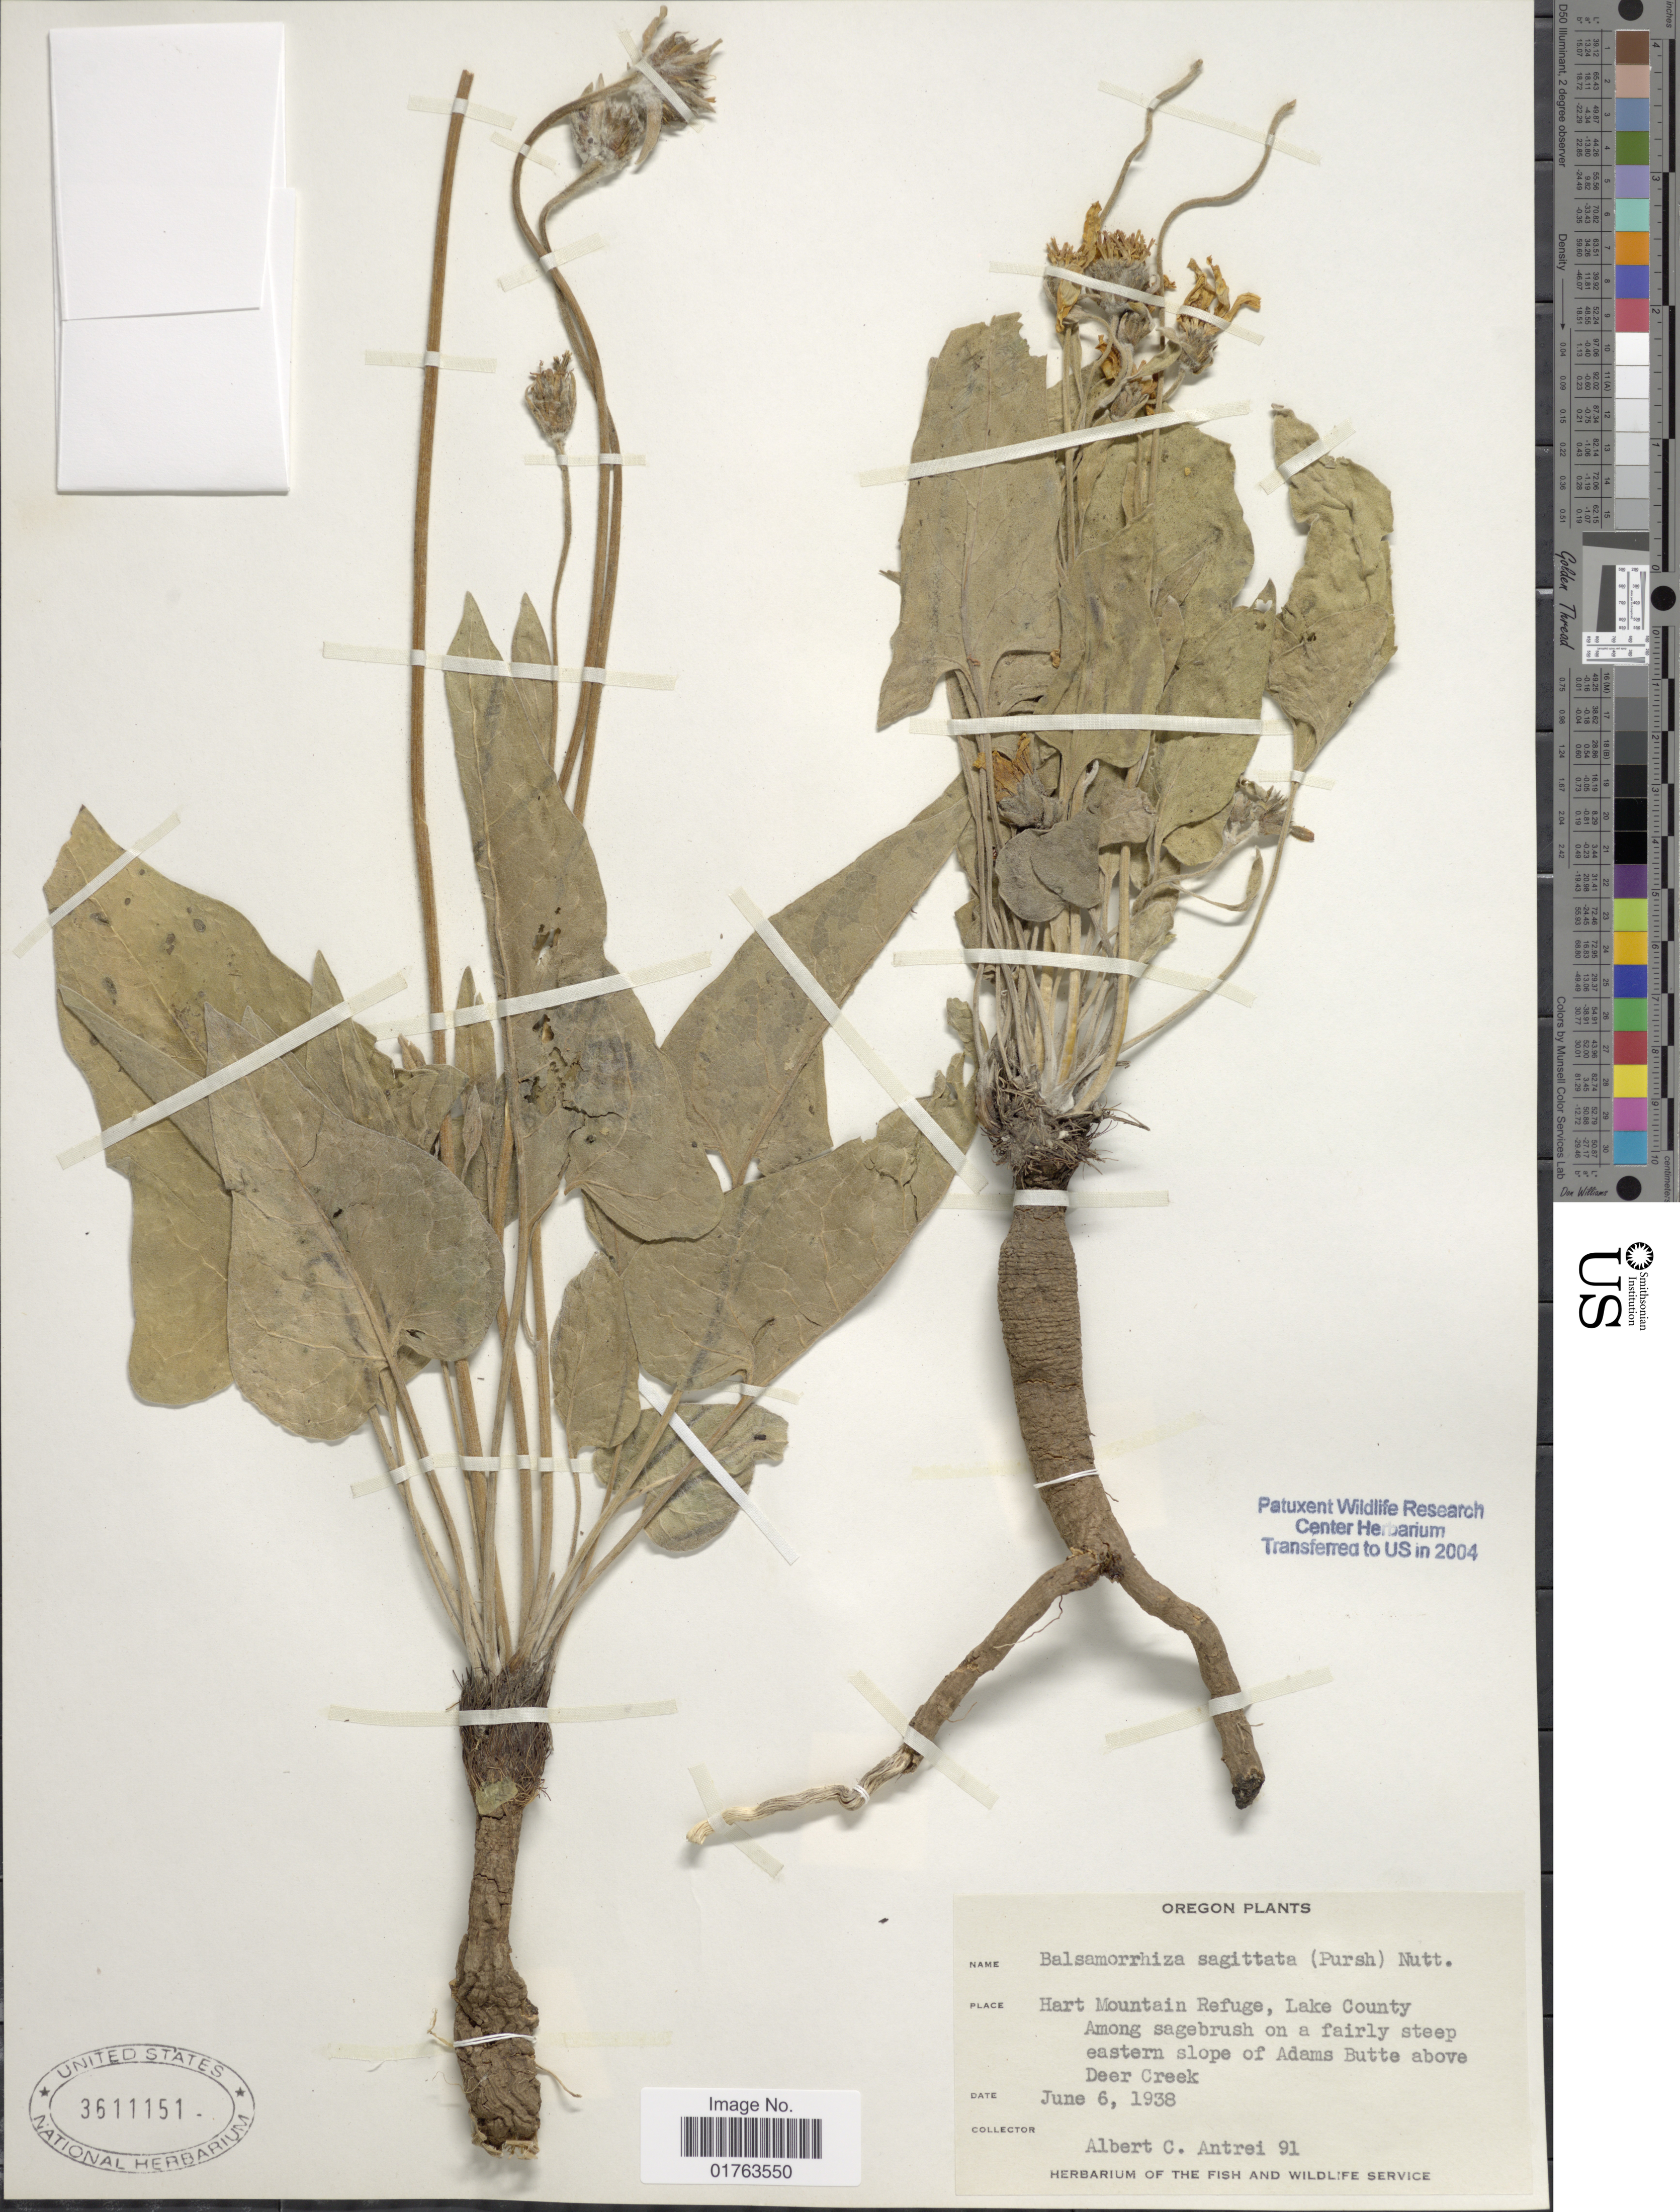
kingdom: Plantae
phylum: Tracheophyta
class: Magnoliopsida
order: Asterales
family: Asteraceae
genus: Balsamorhiza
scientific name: Balsamorhiza sagittata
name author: (Pursh) Nutt.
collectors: A. Antrei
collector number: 91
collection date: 1938-06-06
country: United States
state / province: Oregon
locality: Hart Mountain Refuge, Lake County eastern slope of Adams Butte above Deer Creek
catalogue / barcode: US 3611151